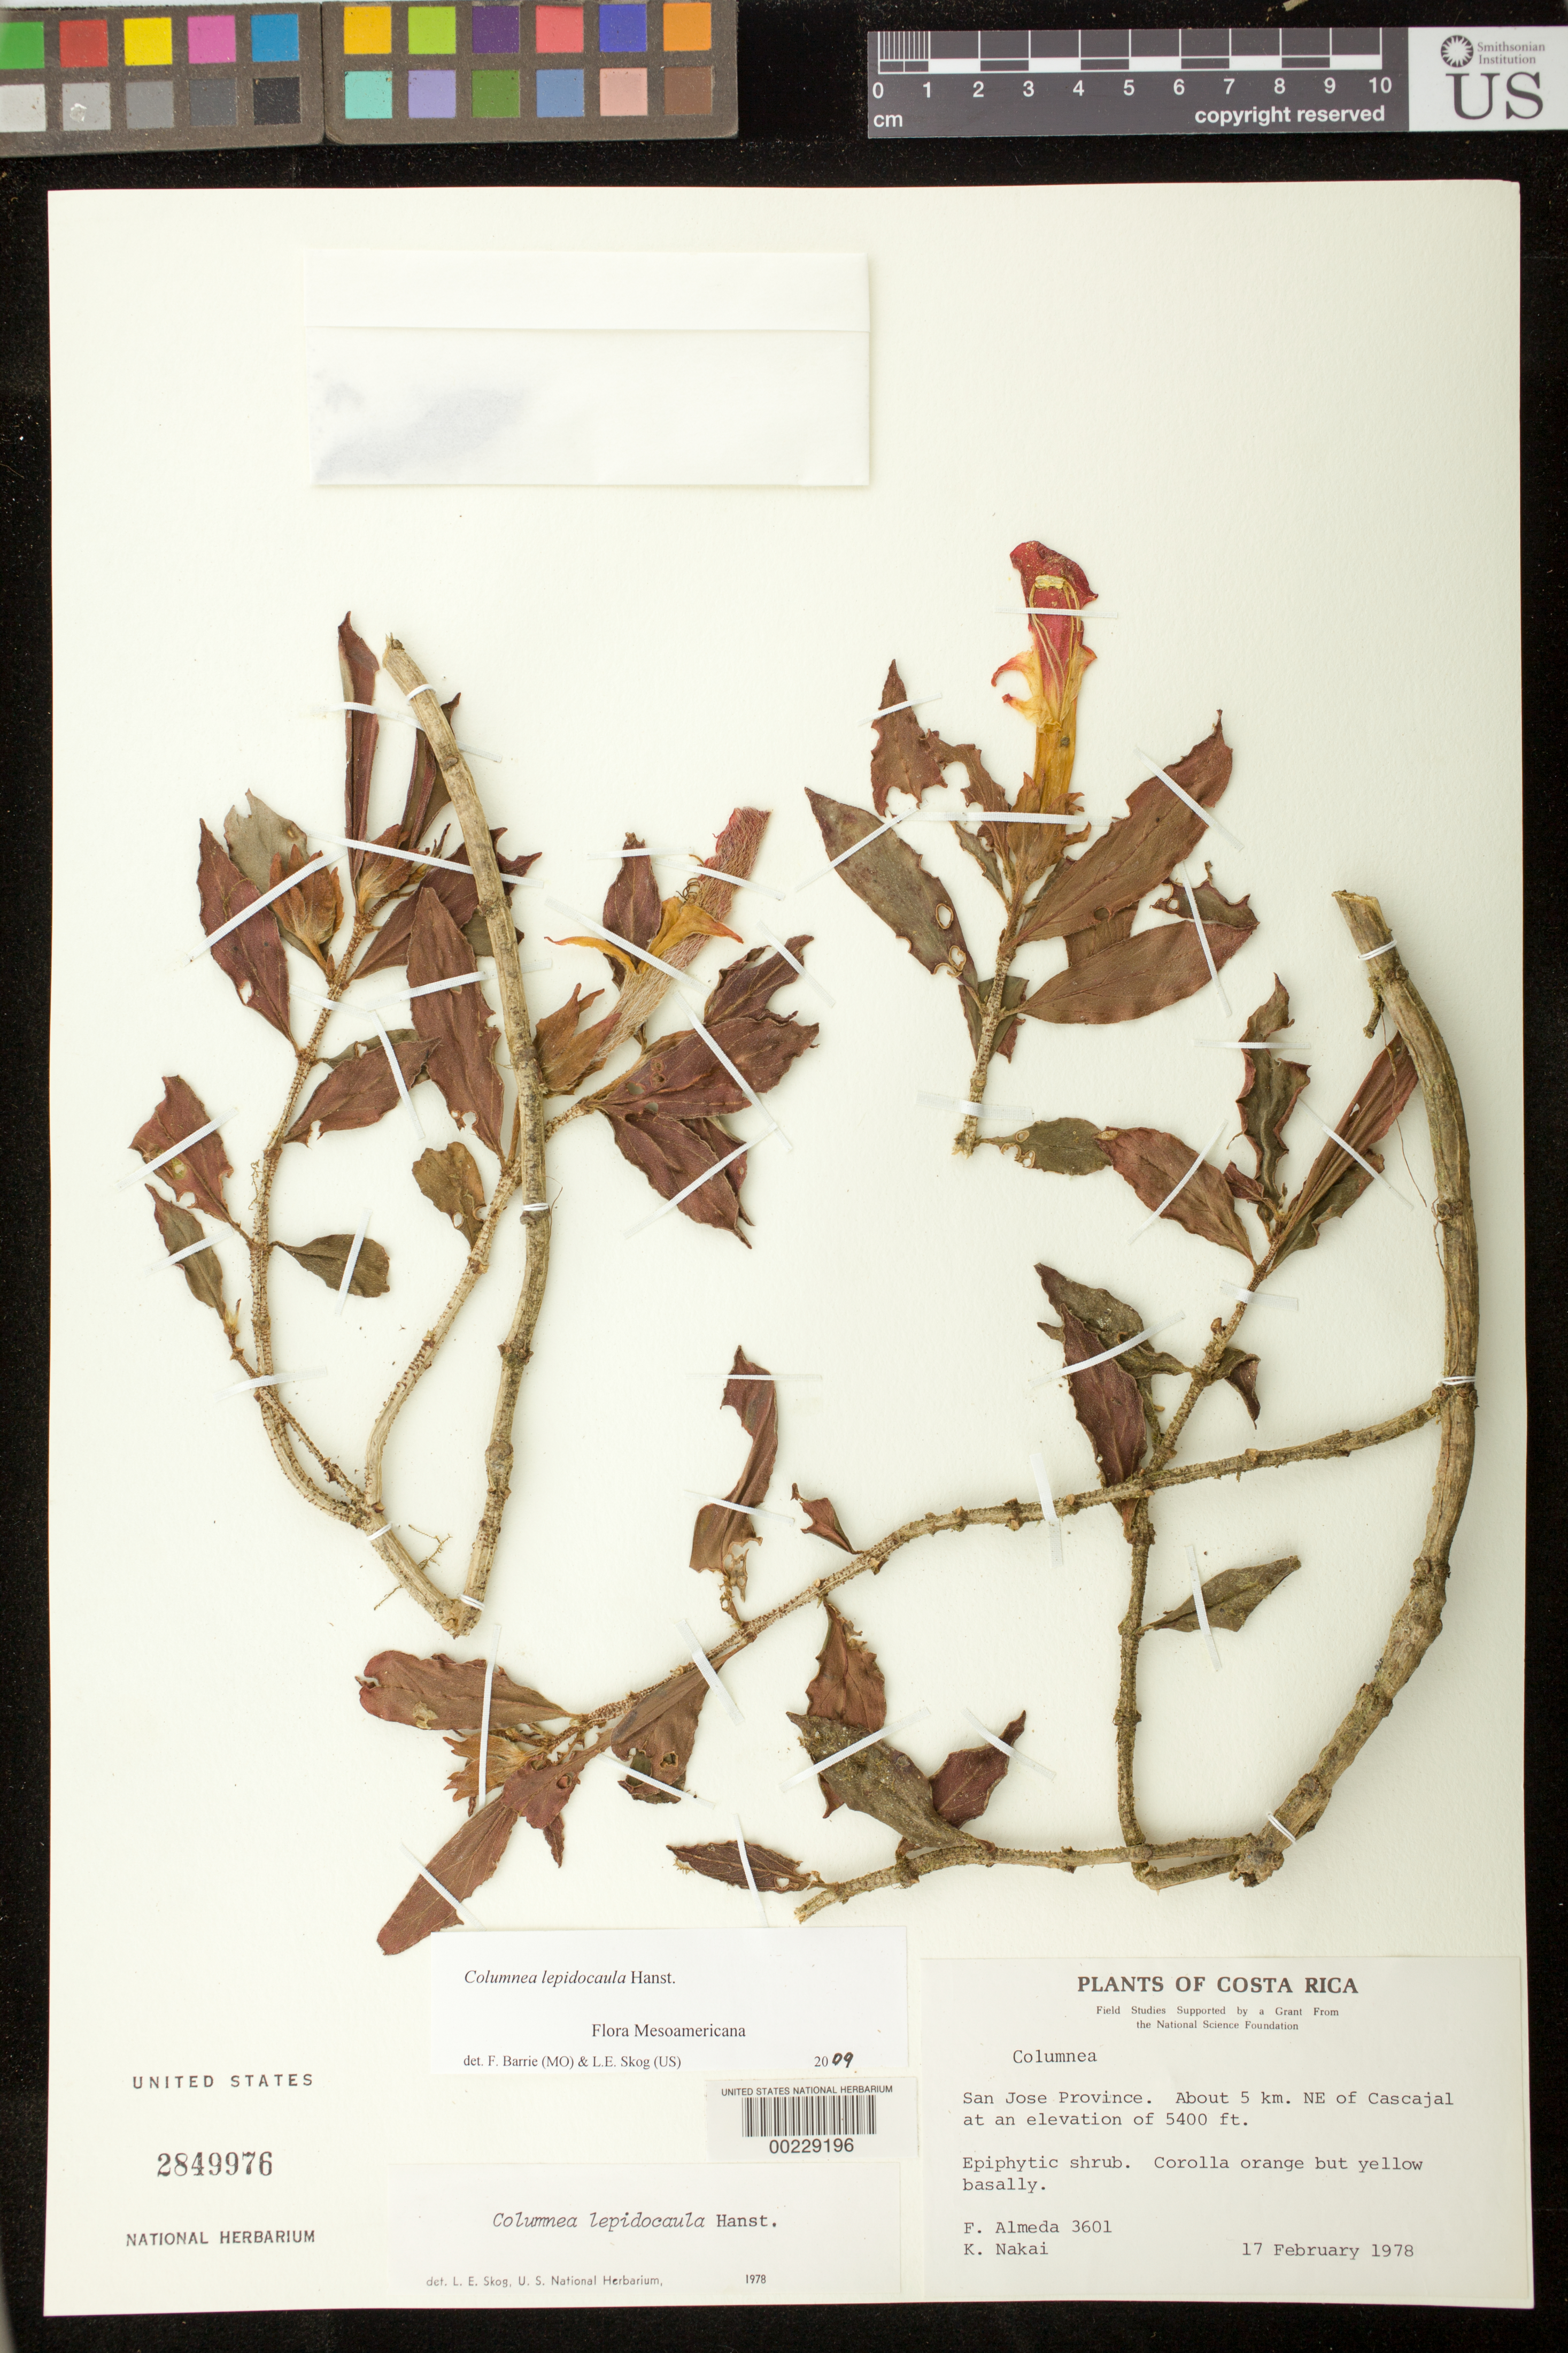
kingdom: Plantae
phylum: Tracheophyta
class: Magnoliopsida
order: Lamiales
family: Gesneriaceae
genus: Columnea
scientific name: Columnea lepidocaula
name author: Hanst.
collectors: F. Almeda & K. M. Nakai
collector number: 3601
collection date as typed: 17 Feb 1978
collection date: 1978-02-17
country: Costa Rica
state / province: San José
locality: About 5 km NE of Cascajal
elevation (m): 1646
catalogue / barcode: US 2849976